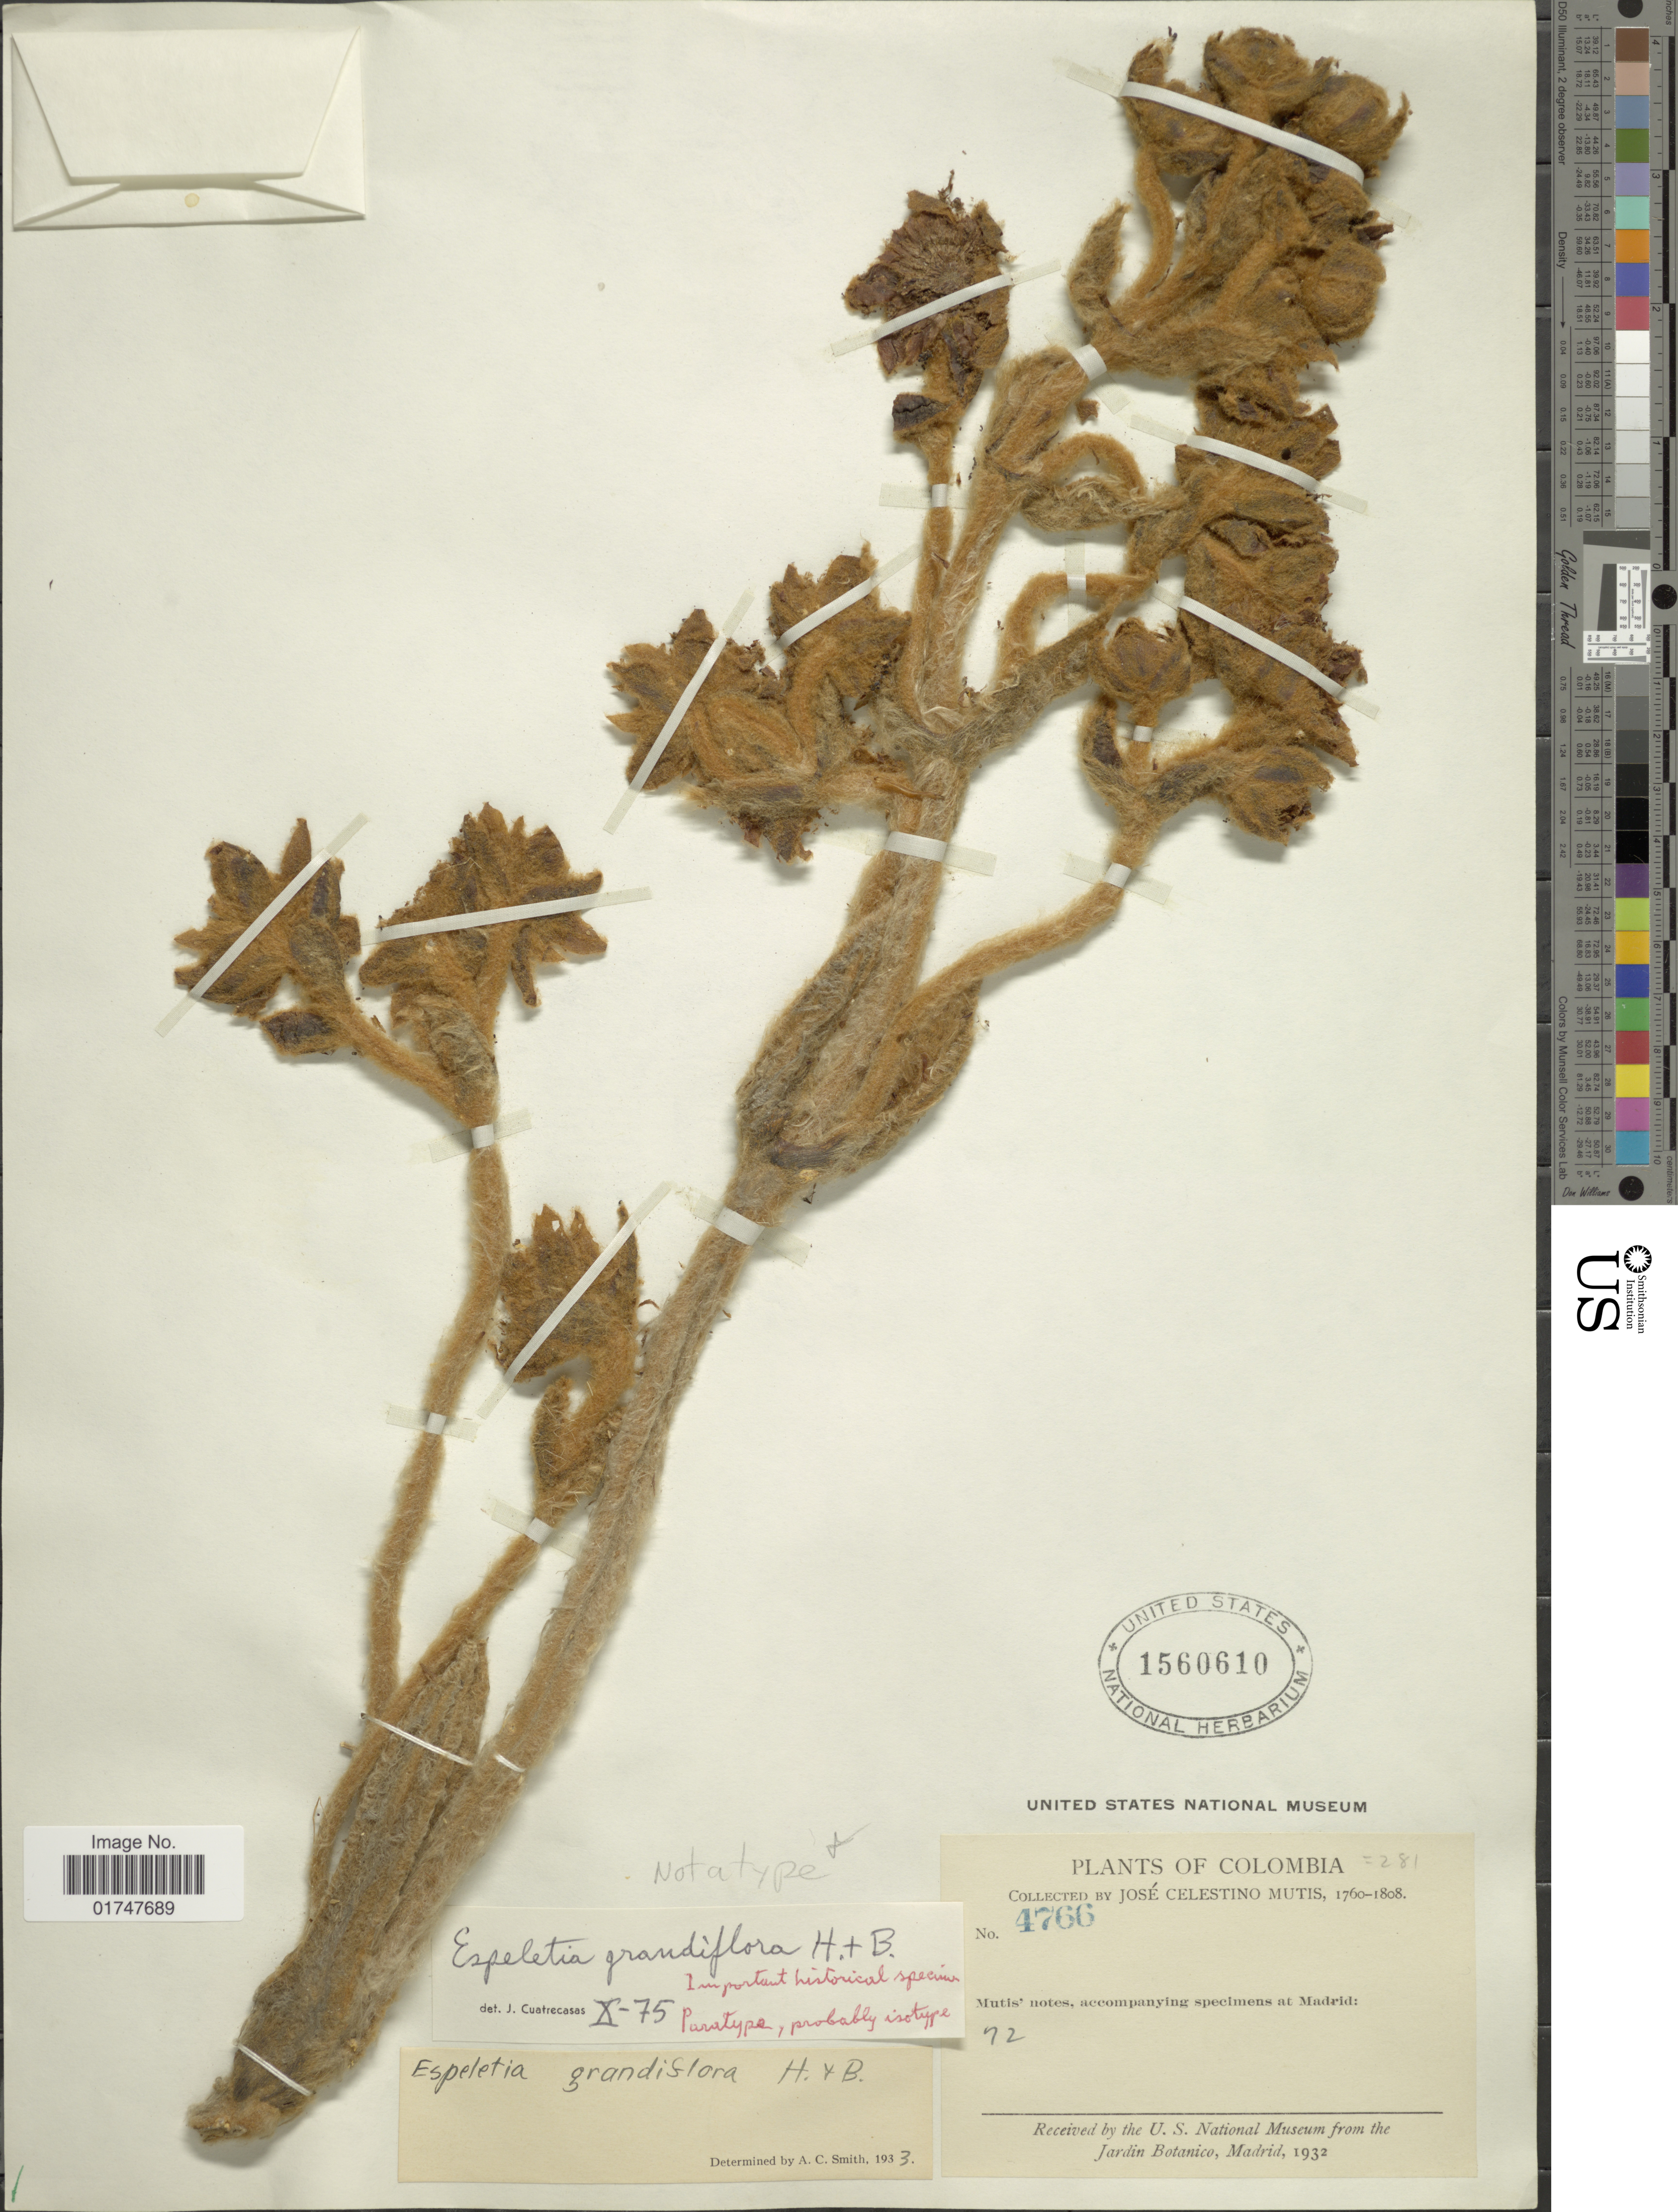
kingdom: Plantae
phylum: Tracheophyta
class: Magnoliopsida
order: Asterales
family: Asteraceae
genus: Espeletia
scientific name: Espeletia grandiflora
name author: Humb. & Bonpl.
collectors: J. C. B. Mutis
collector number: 4766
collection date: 1760/1808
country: Colombia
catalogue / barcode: US 1560610